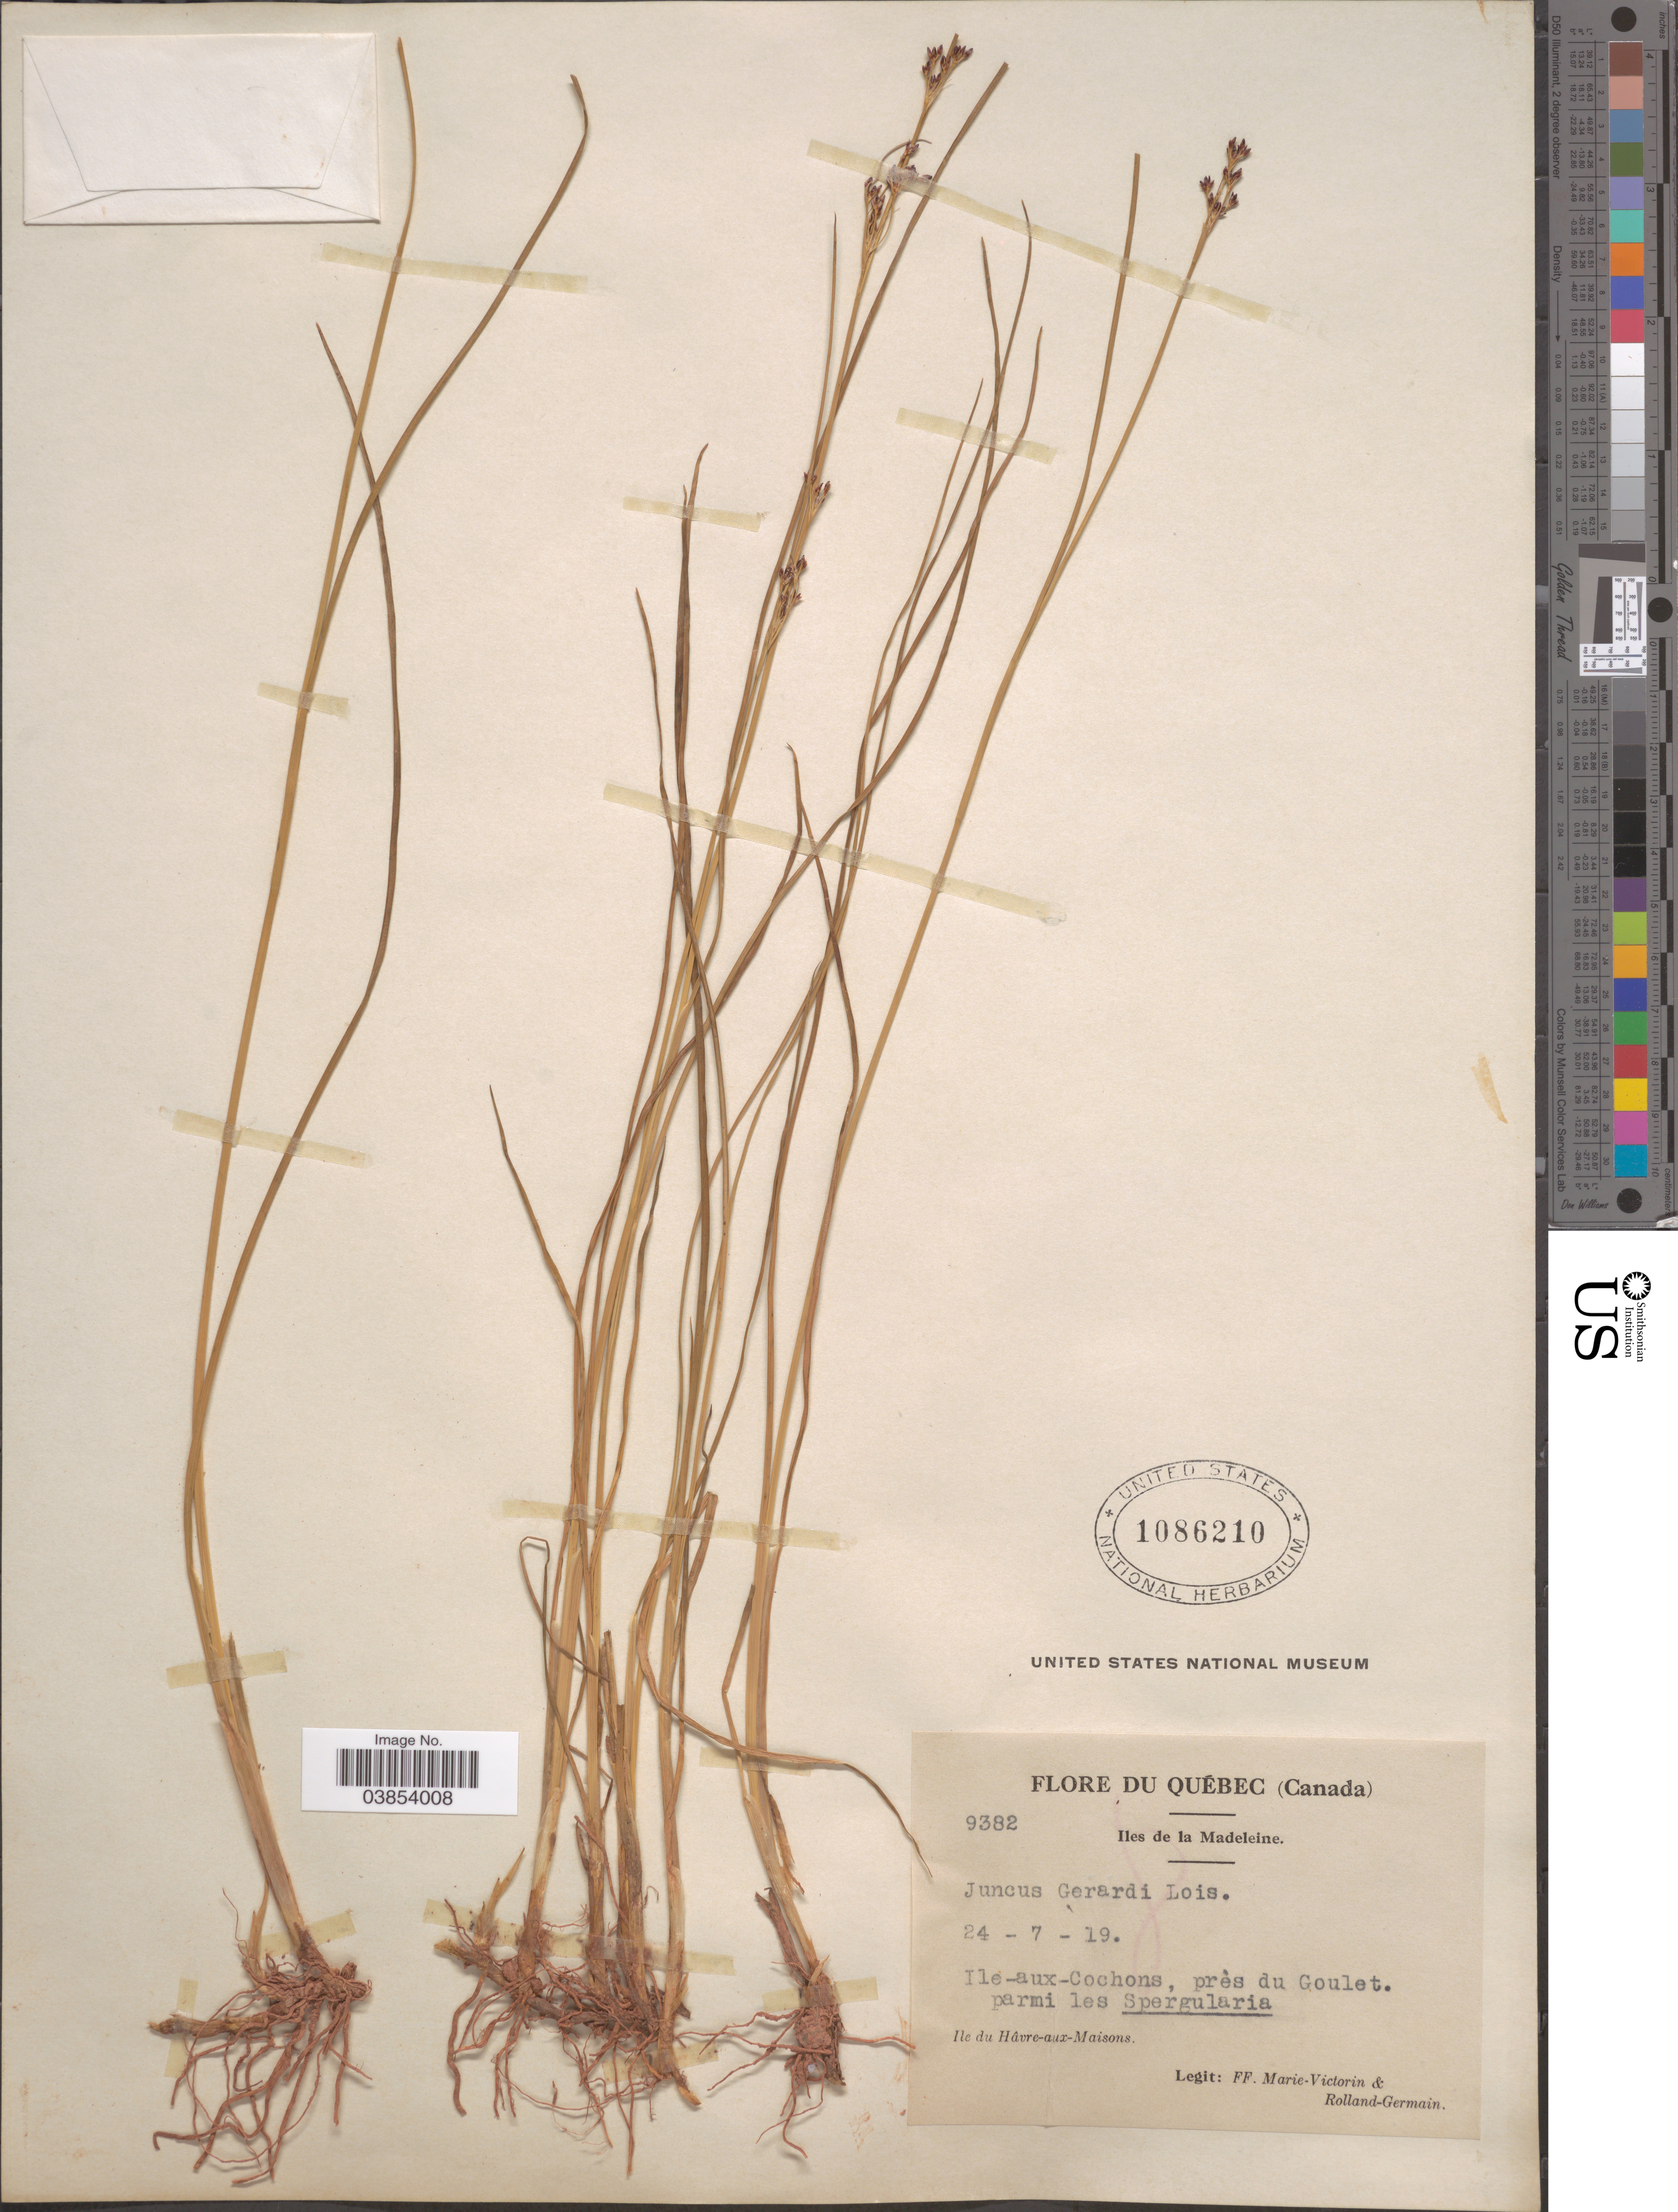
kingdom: Plantae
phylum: Tracheophyta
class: Liliopsida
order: Poales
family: Juncaceae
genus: Juncus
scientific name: Juncus gerardi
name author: Loisel.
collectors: F. Marie-Victorin & Rolland-Germain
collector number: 9382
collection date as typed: Transcribed d/m/y: 24/7/19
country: Canada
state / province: Quebec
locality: Iles de la Madeleine. Ile-aux-Cochons, près du Goulet. Ile du Hâvre-aux-Maisons.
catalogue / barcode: US 1086210